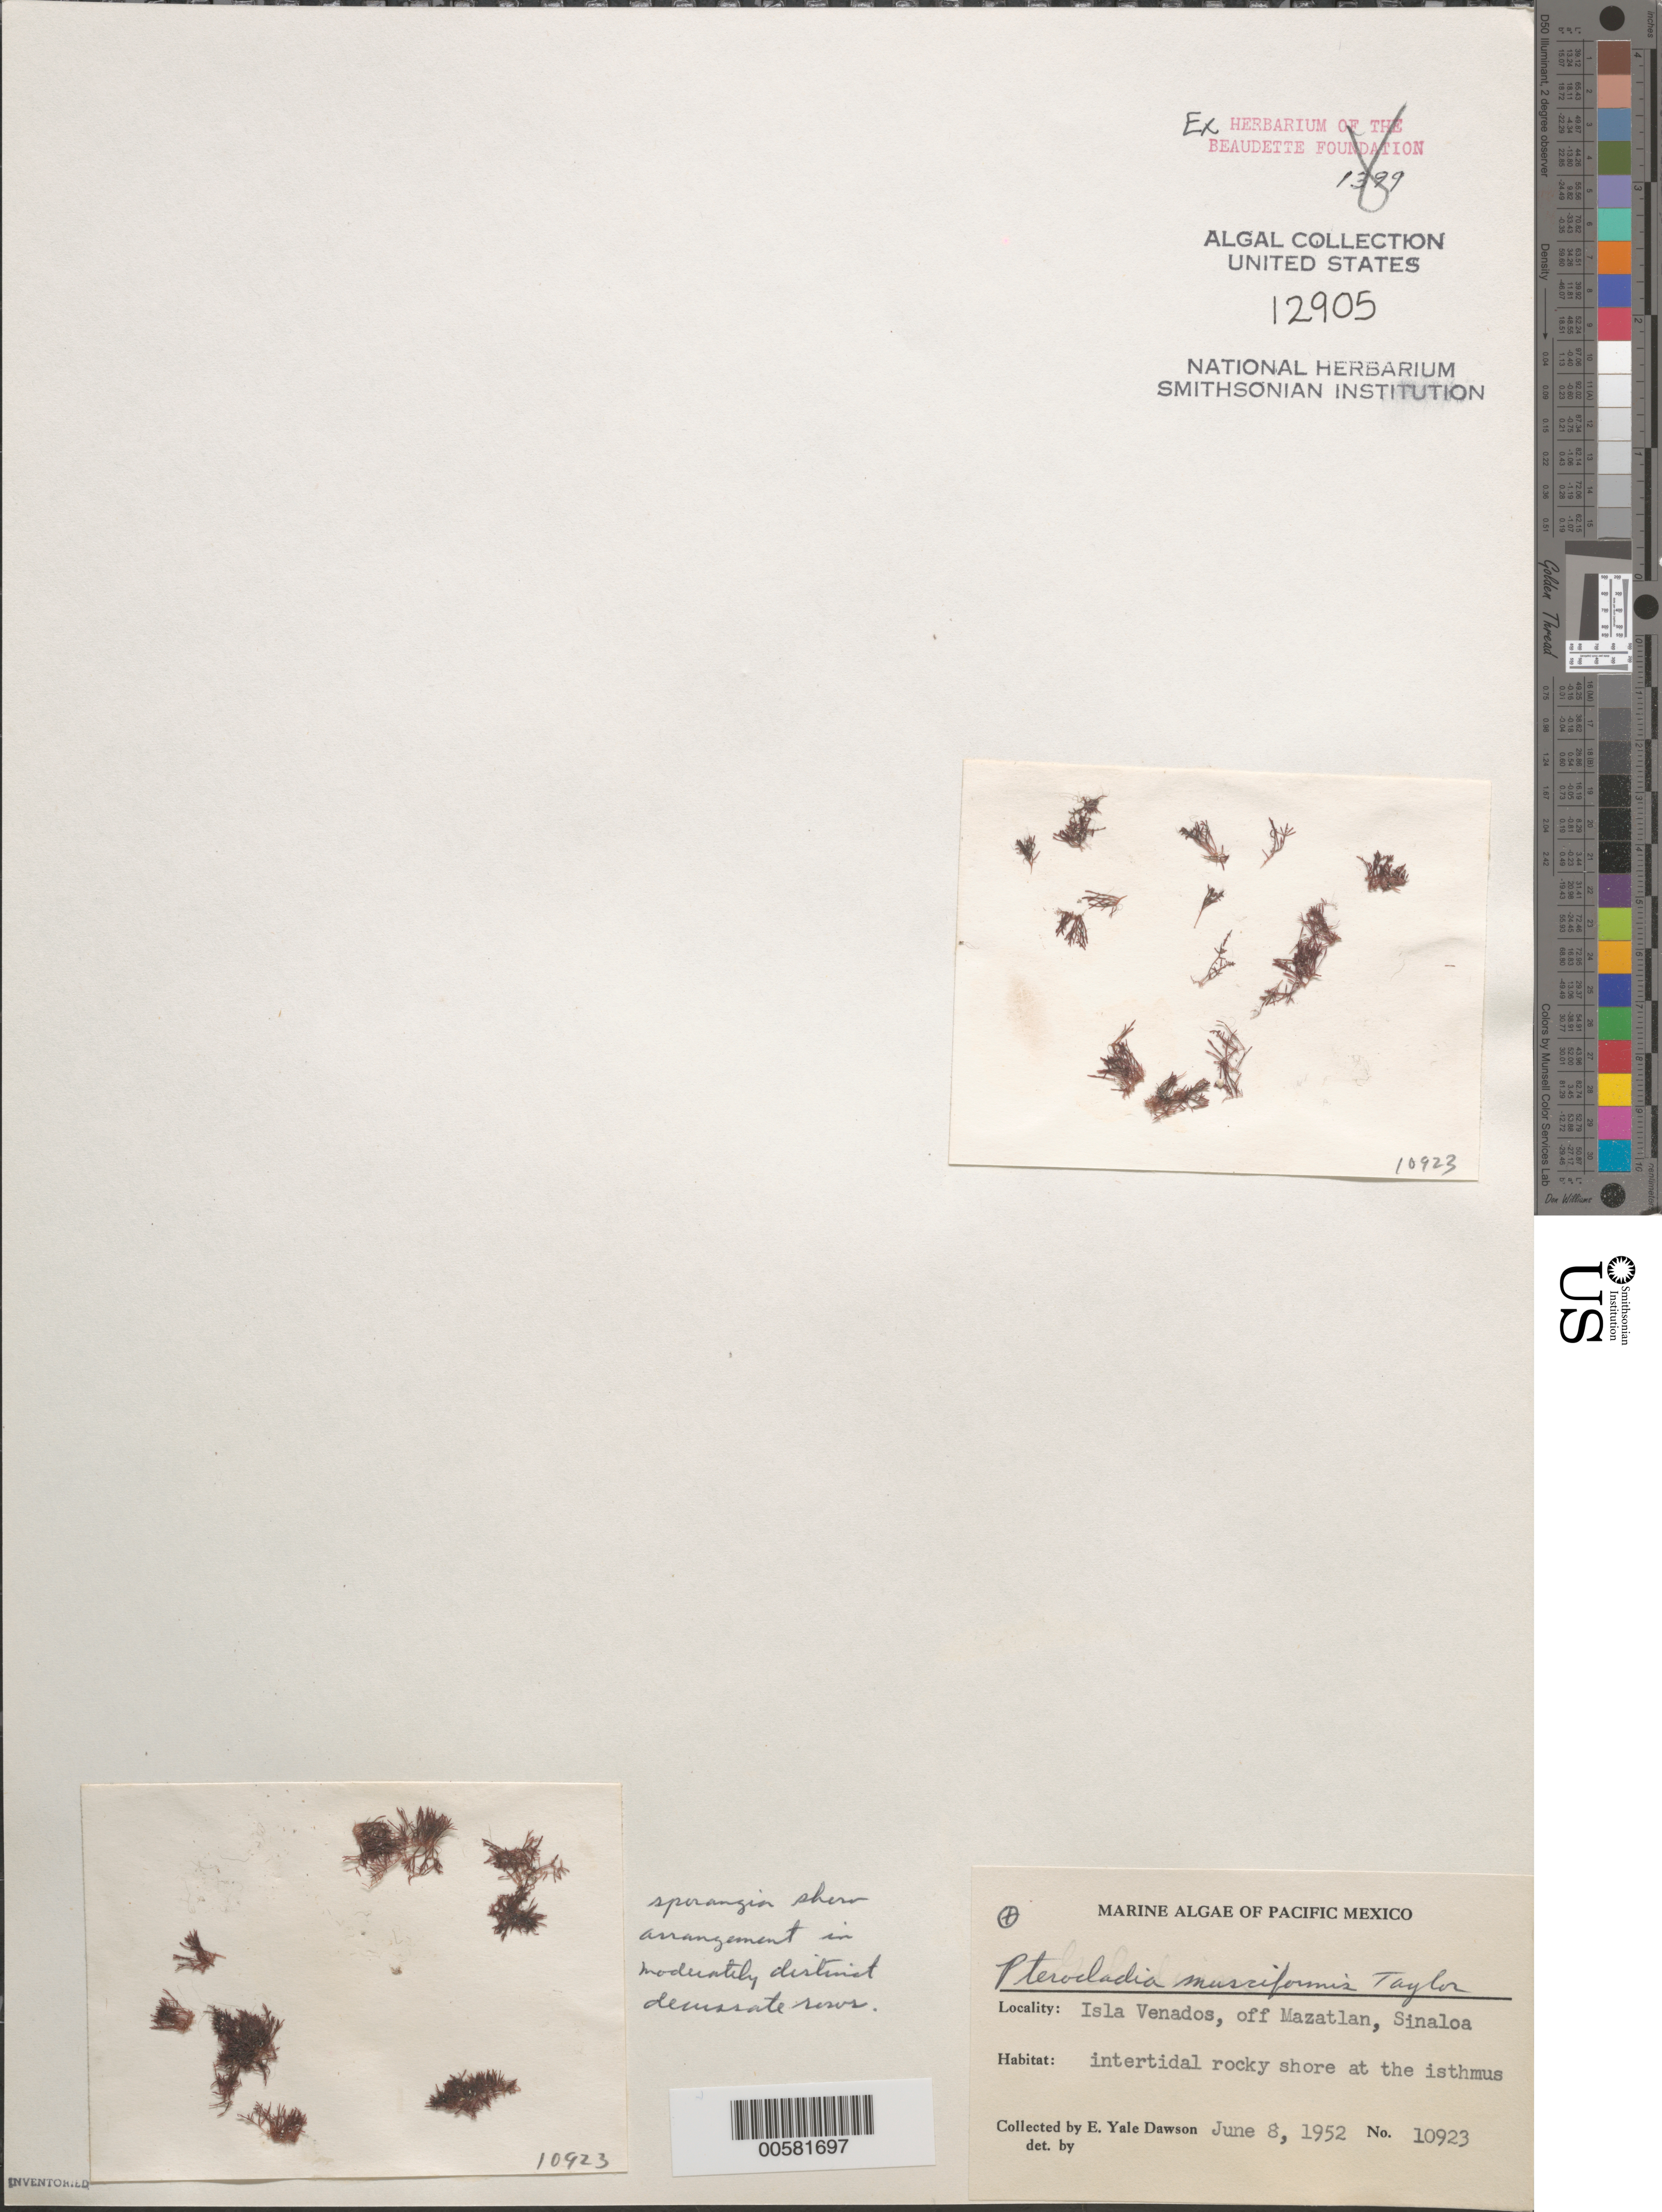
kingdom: Plantae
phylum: Rhodophyta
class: Florideophyceae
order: Gelidiales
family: Pterocladiaceae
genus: Pterocladia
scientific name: Pterocladia musciformis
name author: W.R. Taylor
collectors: E. Y. Dawson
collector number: EYD 10923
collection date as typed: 08 Jun 1952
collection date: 1952-06-08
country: Mexico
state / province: Sinaloa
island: Isla Venado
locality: Off Mazatlan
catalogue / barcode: US 12905